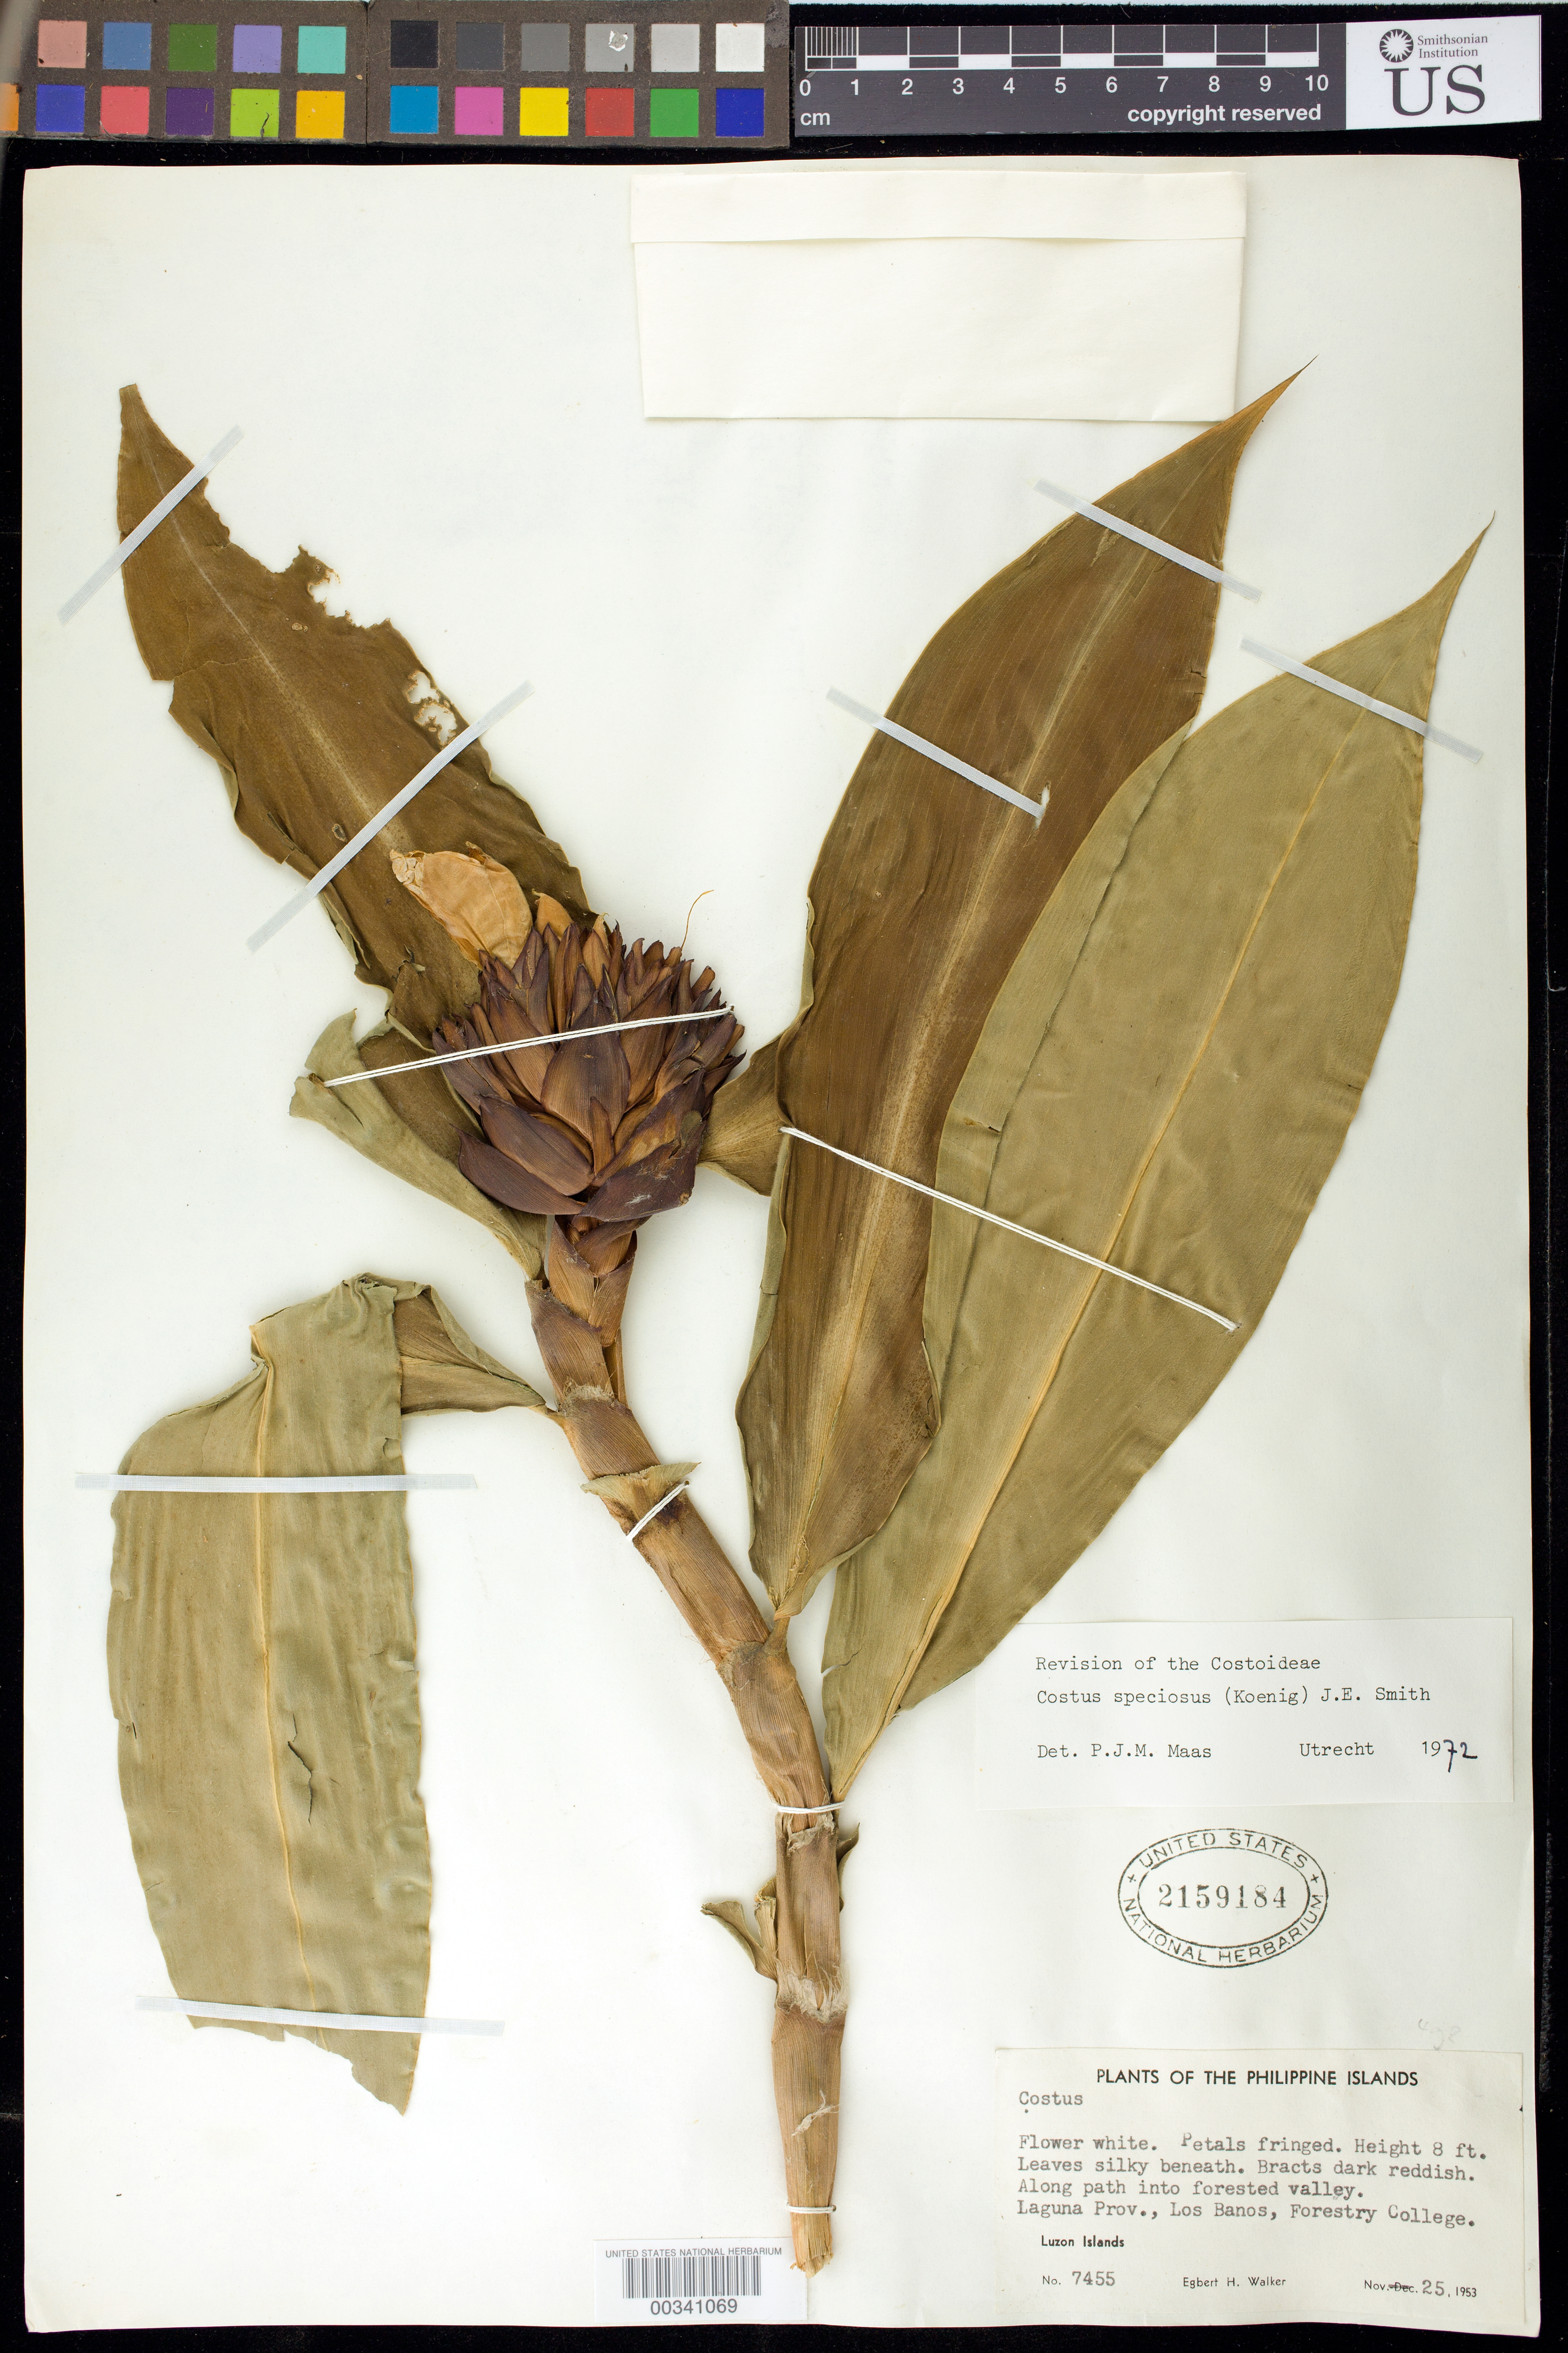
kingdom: Plantae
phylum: Tracheophyta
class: Liliopsida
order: Zingiberales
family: Costaceae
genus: Hellenia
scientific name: Hellenia speciosa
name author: (J. Koenig) S.R. Dutta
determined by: (US) Smithsonian Institution - National Museum of Natural History - Department of Botany (UNITED STATES)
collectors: E. H. Walker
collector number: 7455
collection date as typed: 25 Nov 1953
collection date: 1953-11-25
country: Philippines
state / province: Calabarzon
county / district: Laguna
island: Luzon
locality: Los banos, forestry college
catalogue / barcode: US 2159184